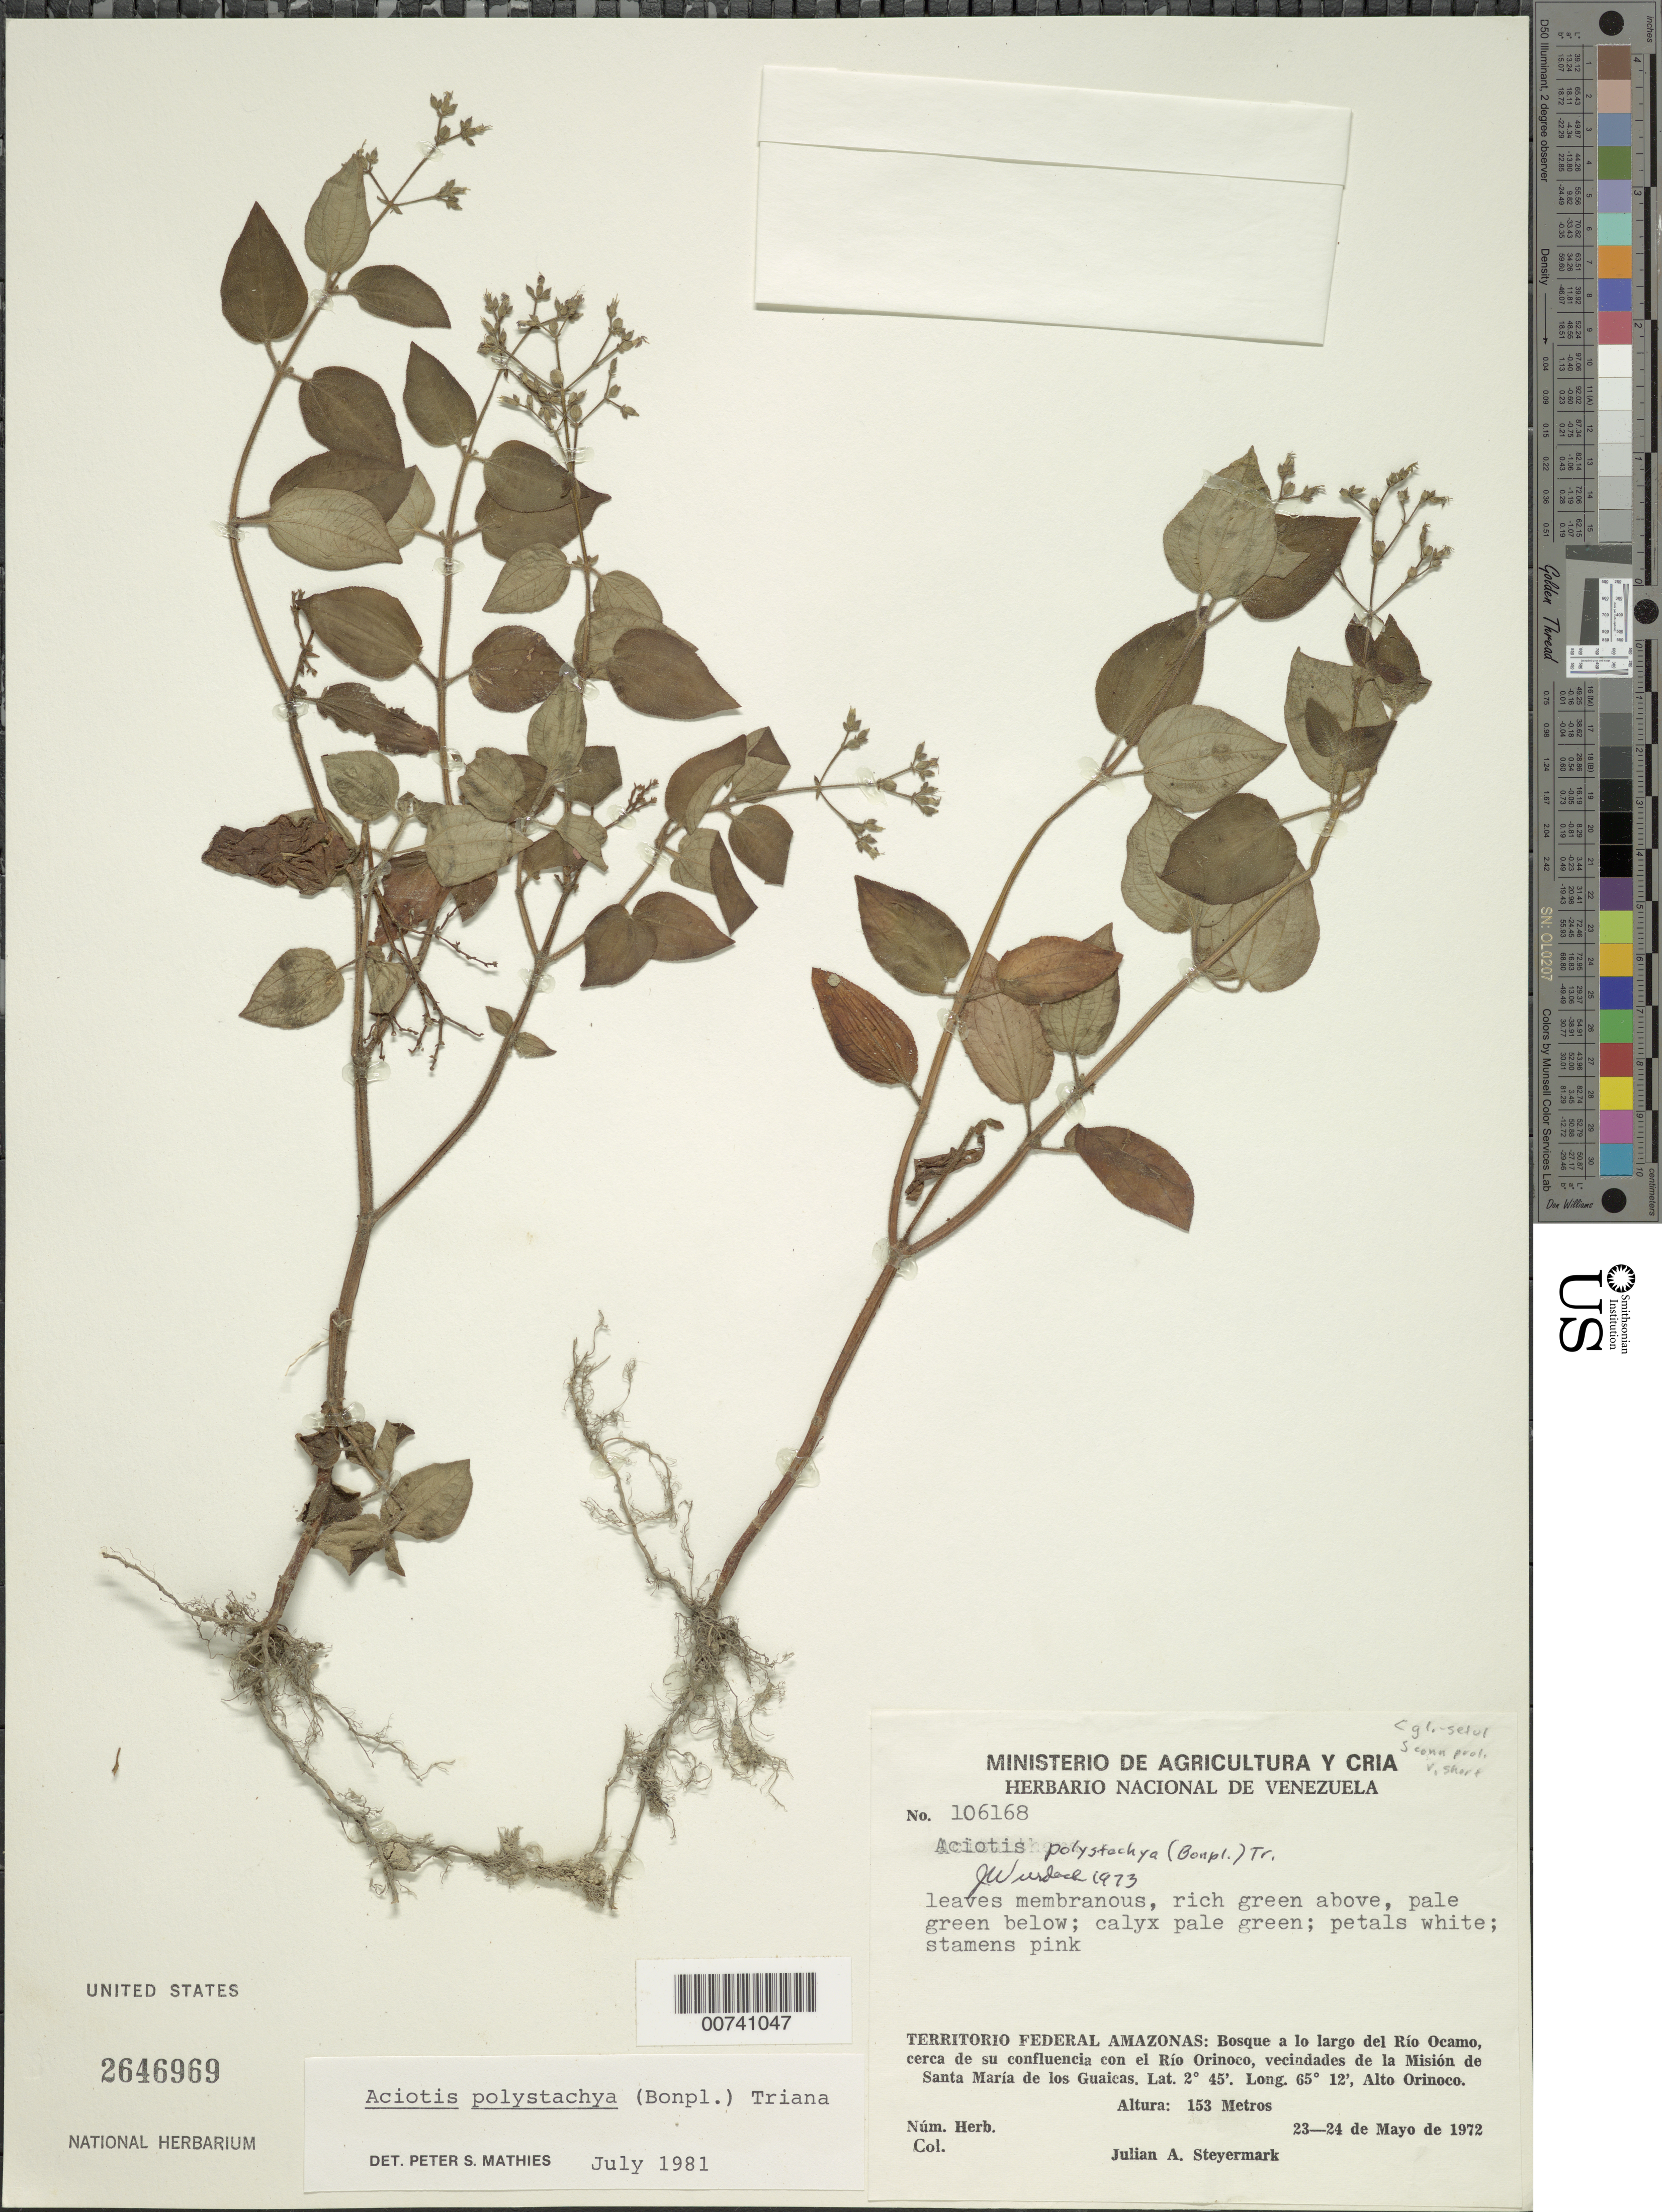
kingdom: Plantae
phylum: Tracheophyta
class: Magnoliopsida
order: Myrtales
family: Melastomataceae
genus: Aciotis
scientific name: Aciotis polystachya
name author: (Bonpl.) Triana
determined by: Mathies, P. S.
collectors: J. Steyermark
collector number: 106168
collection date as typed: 23-May-72 to 24-May-72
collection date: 1972-05-23/1972-05-24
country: Venezuela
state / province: Amazonas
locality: Río Ocamo, near confluence with Río Orinoco, vic of Misión de Santa María de los Guaicas; Alto Orinoco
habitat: Forest along river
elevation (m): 153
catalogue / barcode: US 2646969